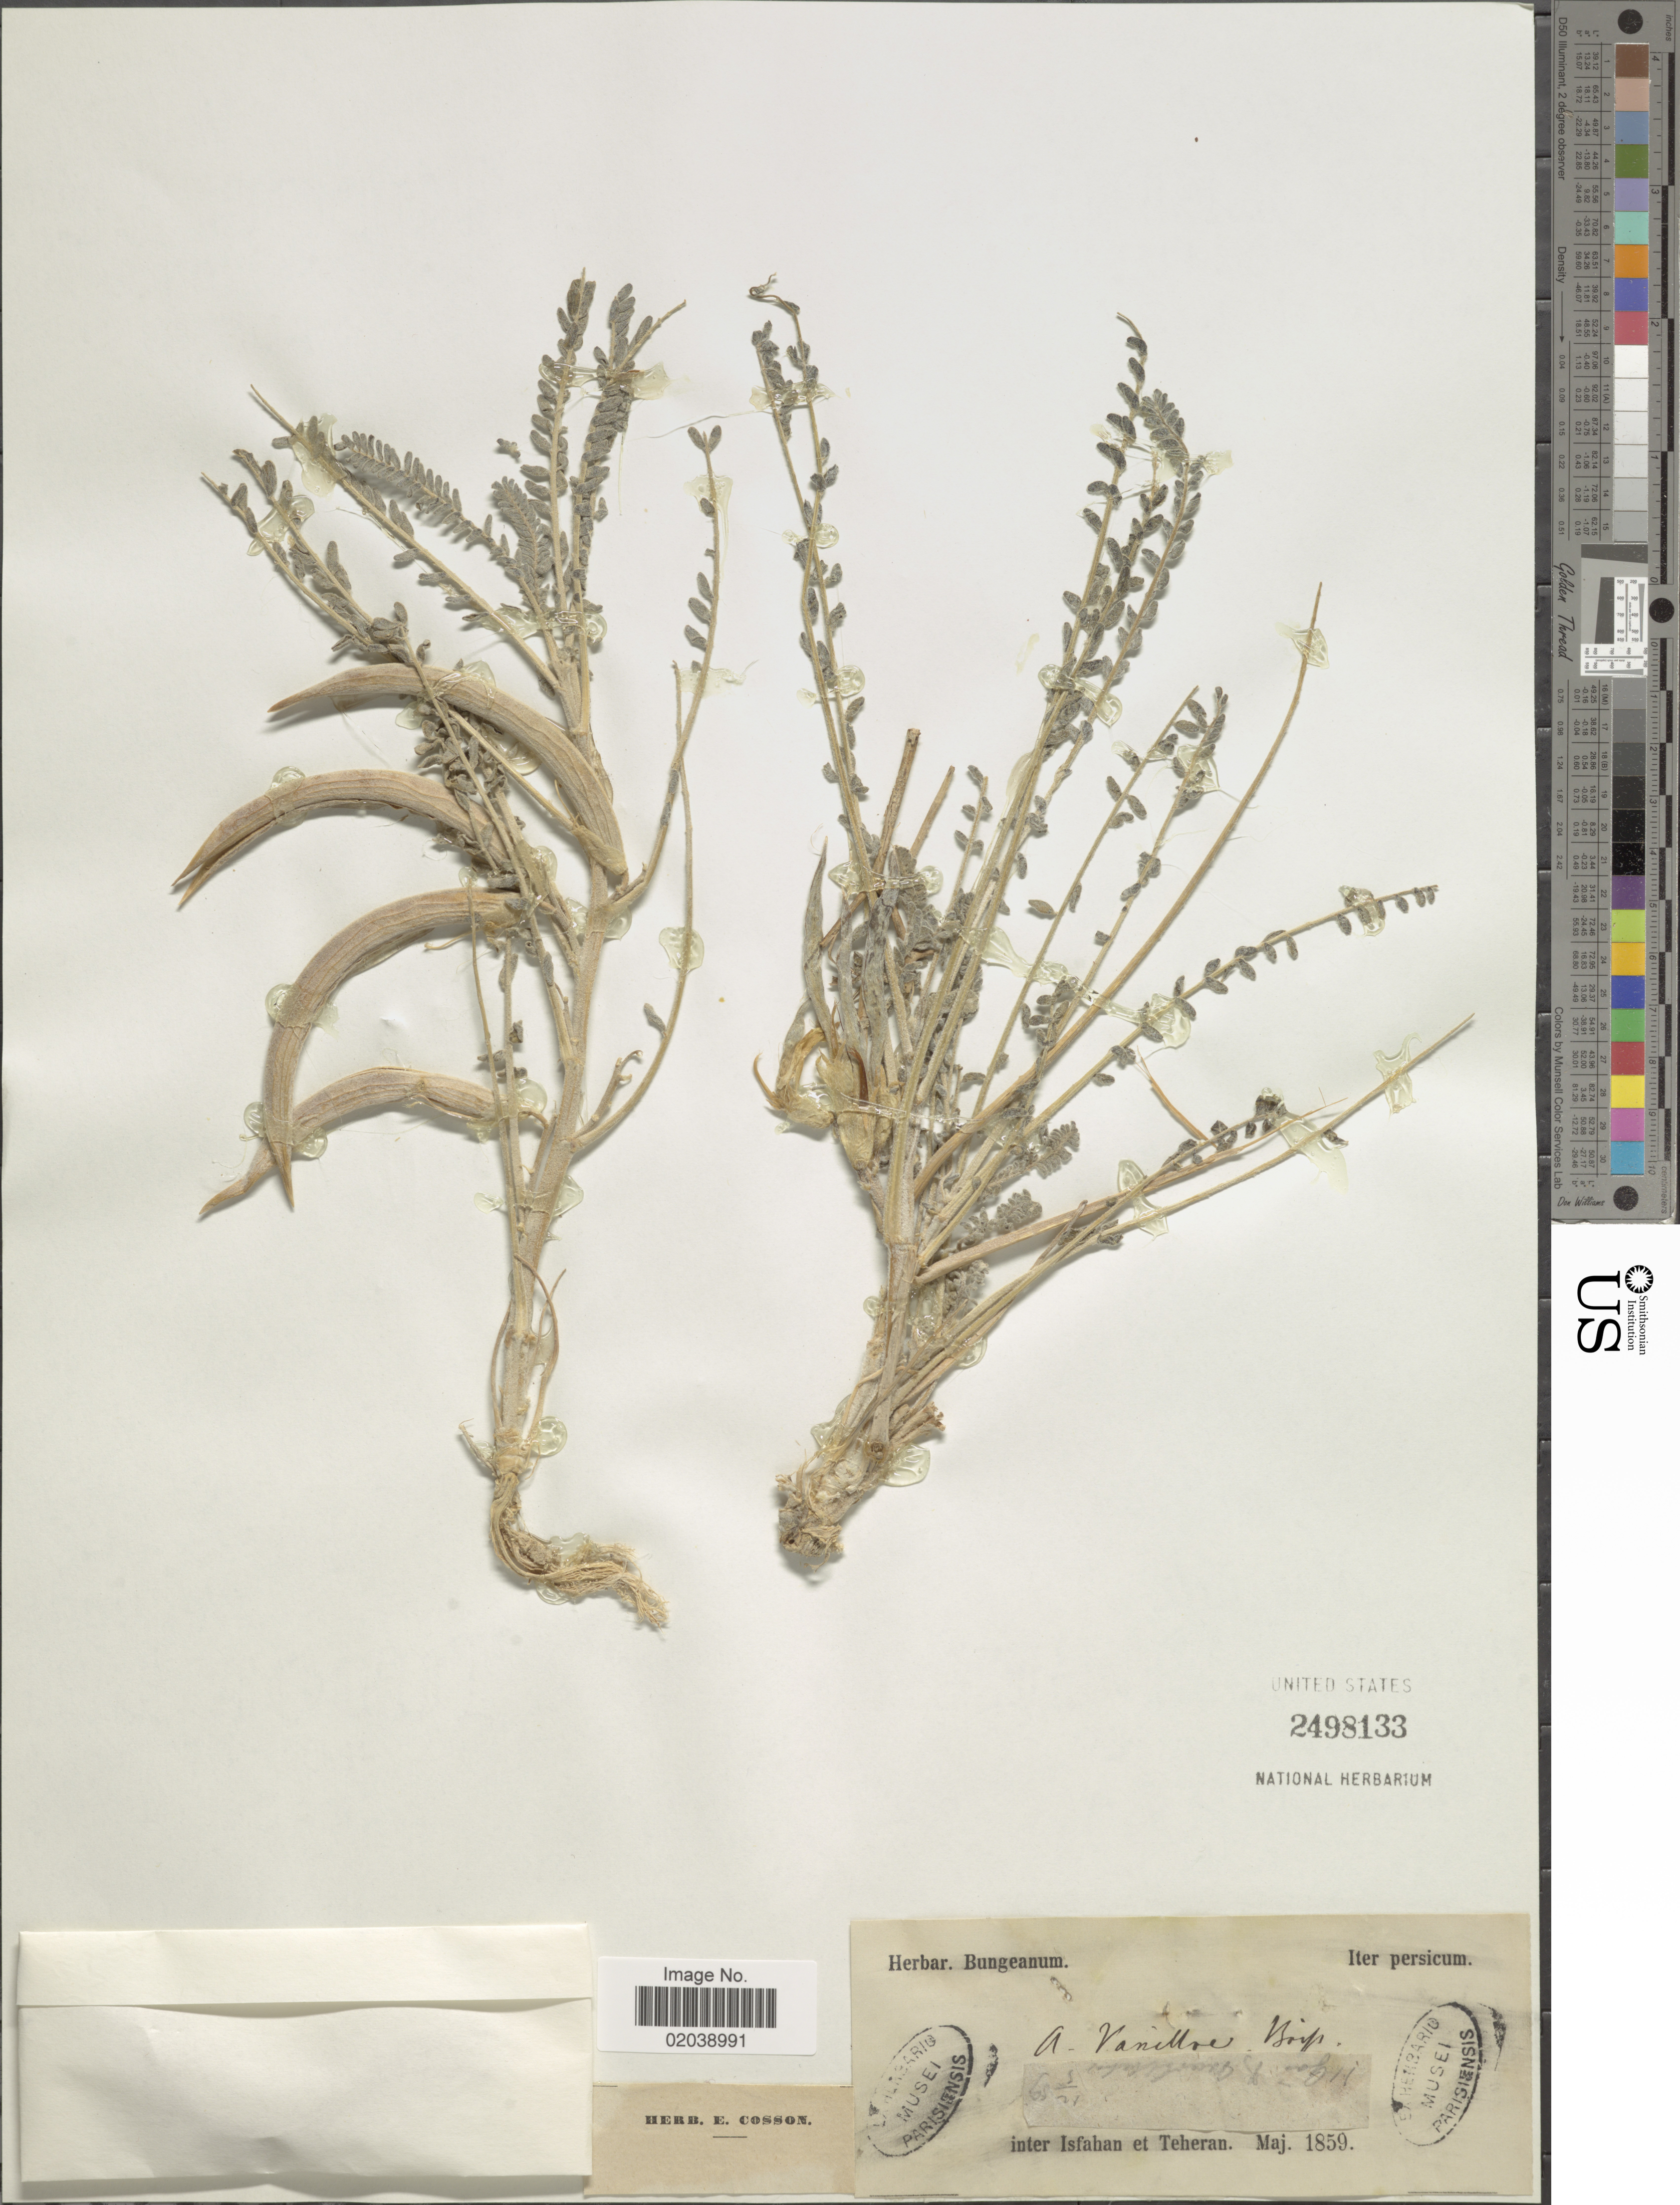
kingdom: Plantae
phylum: Tracheophyta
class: Magnoliopsida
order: Fabales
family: Fabaceae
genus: Astragalus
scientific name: Astragalus vanillae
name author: Boiss.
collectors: ex herb. Bungeanum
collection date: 1859-05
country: Iran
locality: Iter persicum, inter Isfahan et Teheran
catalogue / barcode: US 2498133